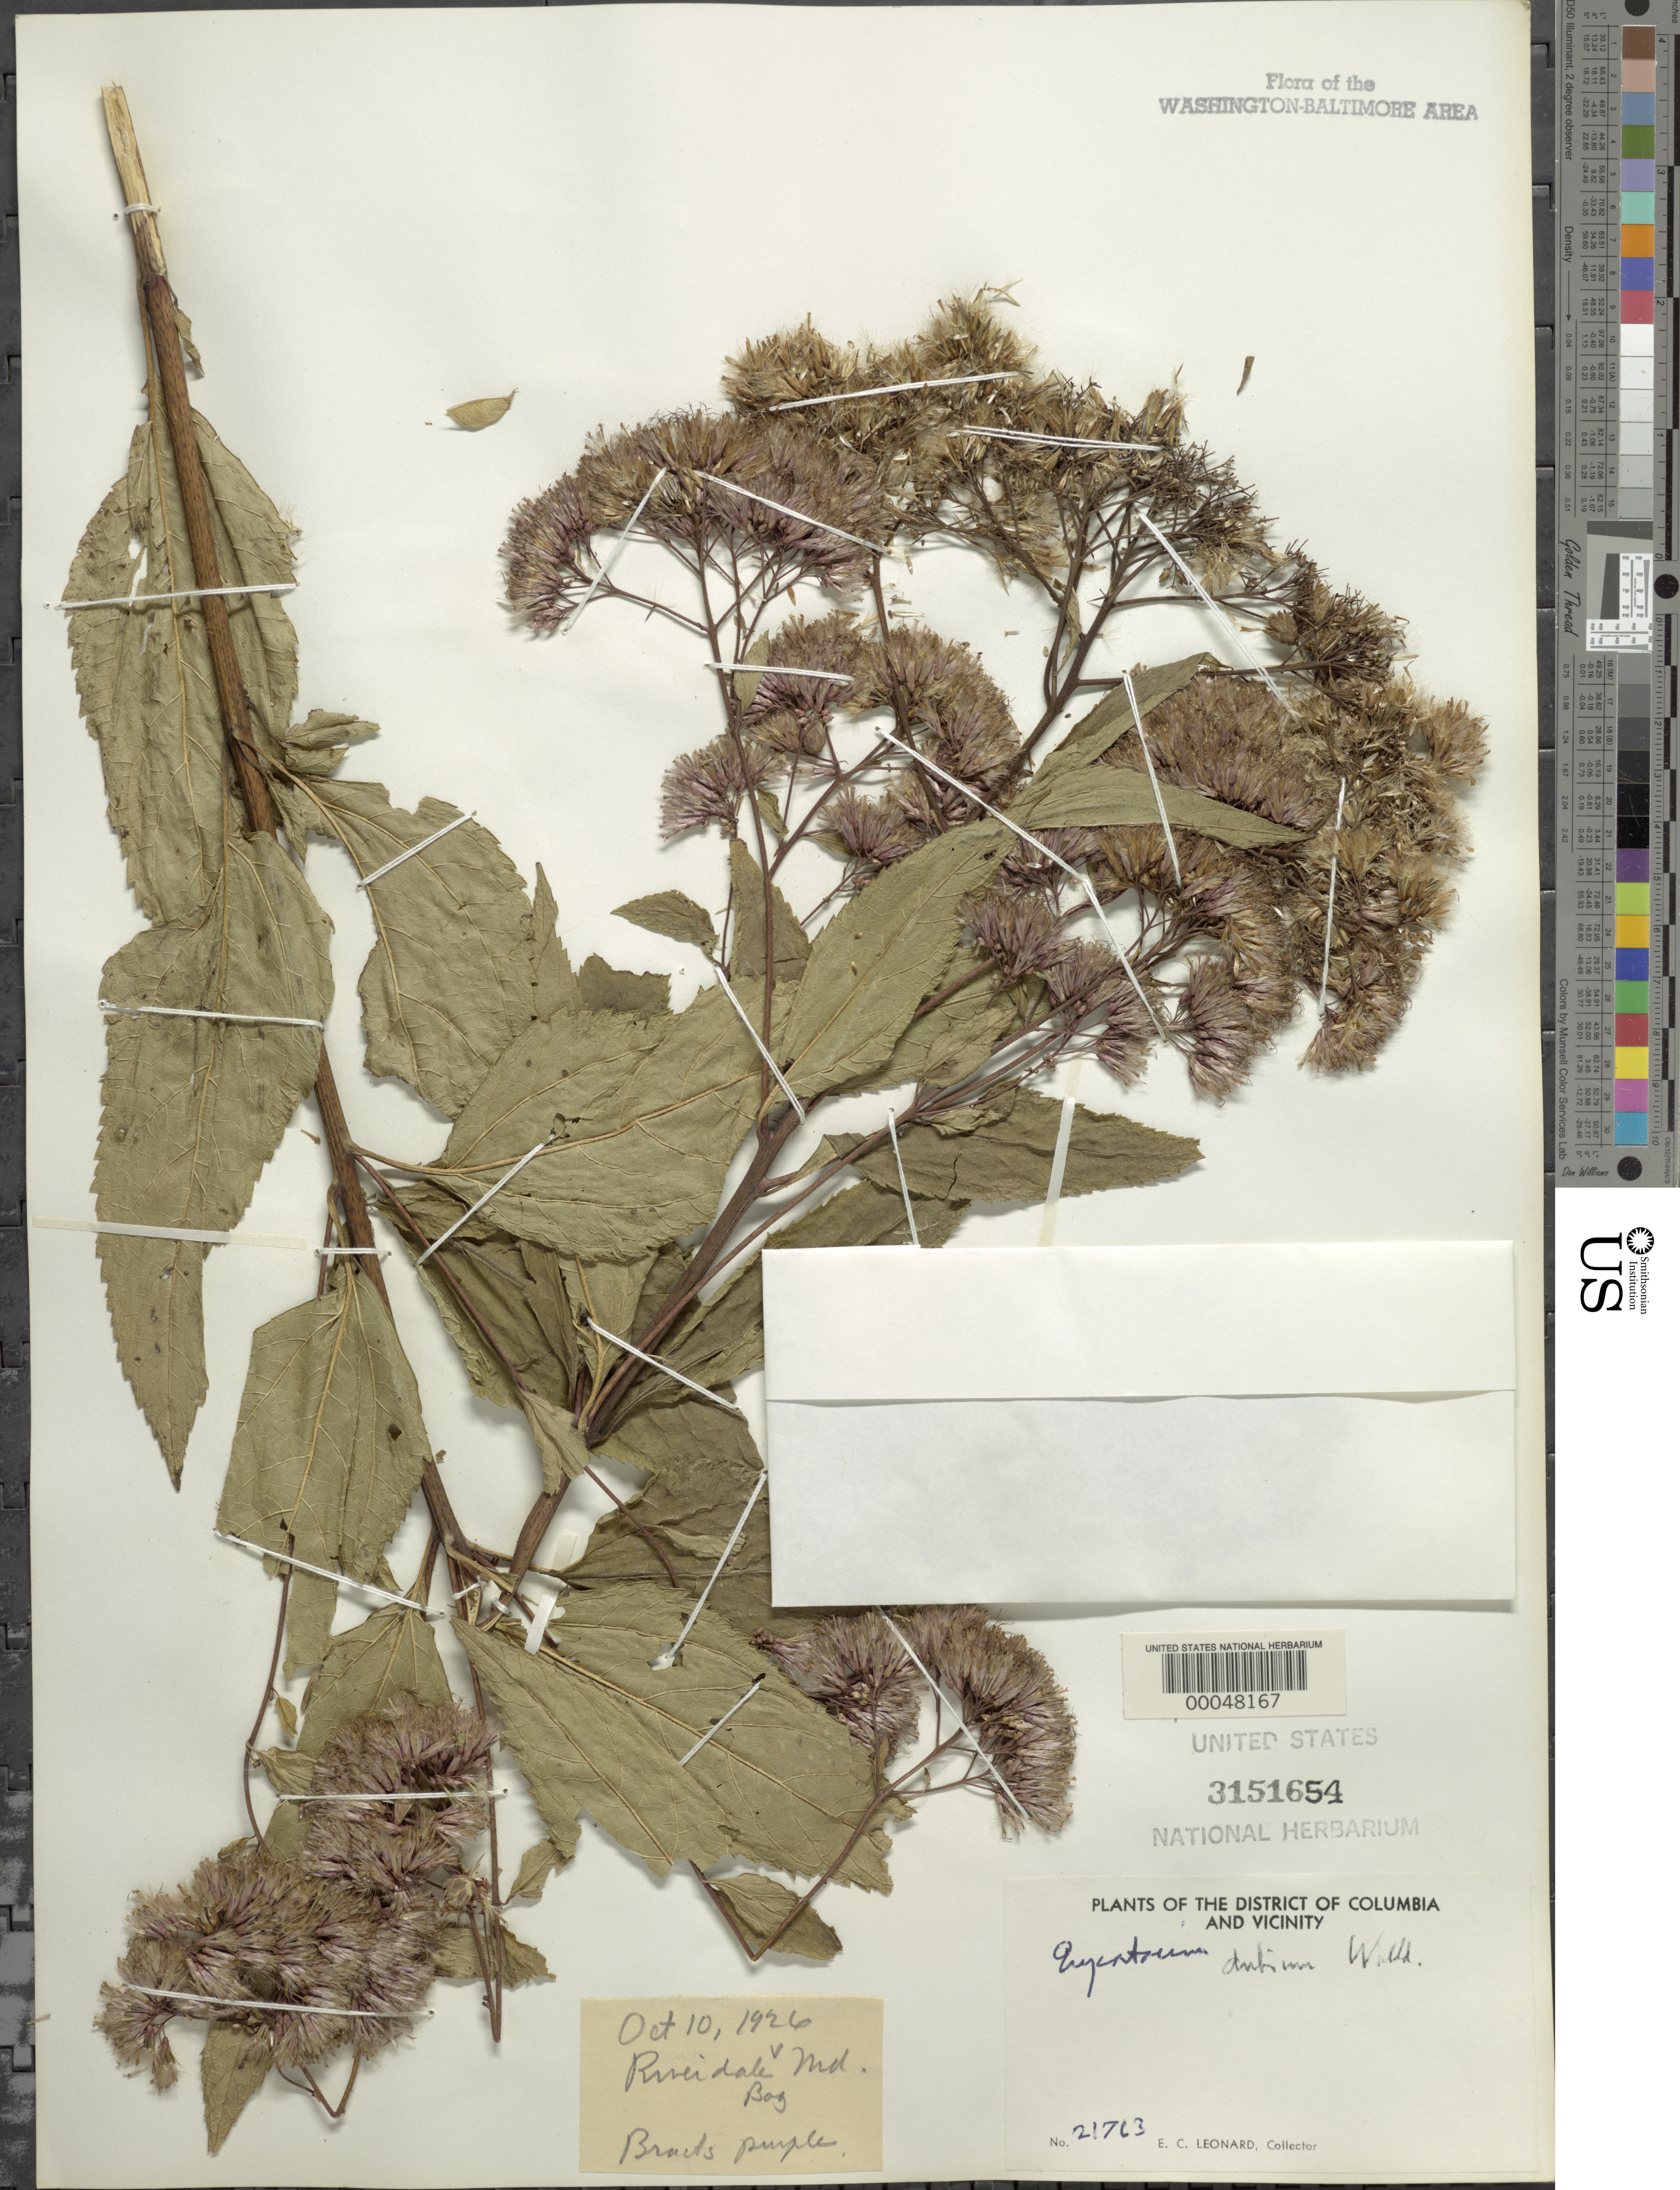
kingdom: Plantae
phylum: Tracheophyta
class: Magnoliopsida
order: Asterales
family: Asteraceae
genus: Eupatorium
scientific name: Eupatorium dubium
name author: Willd. ex Poir.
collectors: E. C. Leonard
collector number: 21763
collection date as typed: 10 Oct 1926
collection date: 1926-10-10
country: United States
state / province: Maryland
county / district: Prince George's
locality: Riverdale Bog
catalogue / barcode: US 3151654